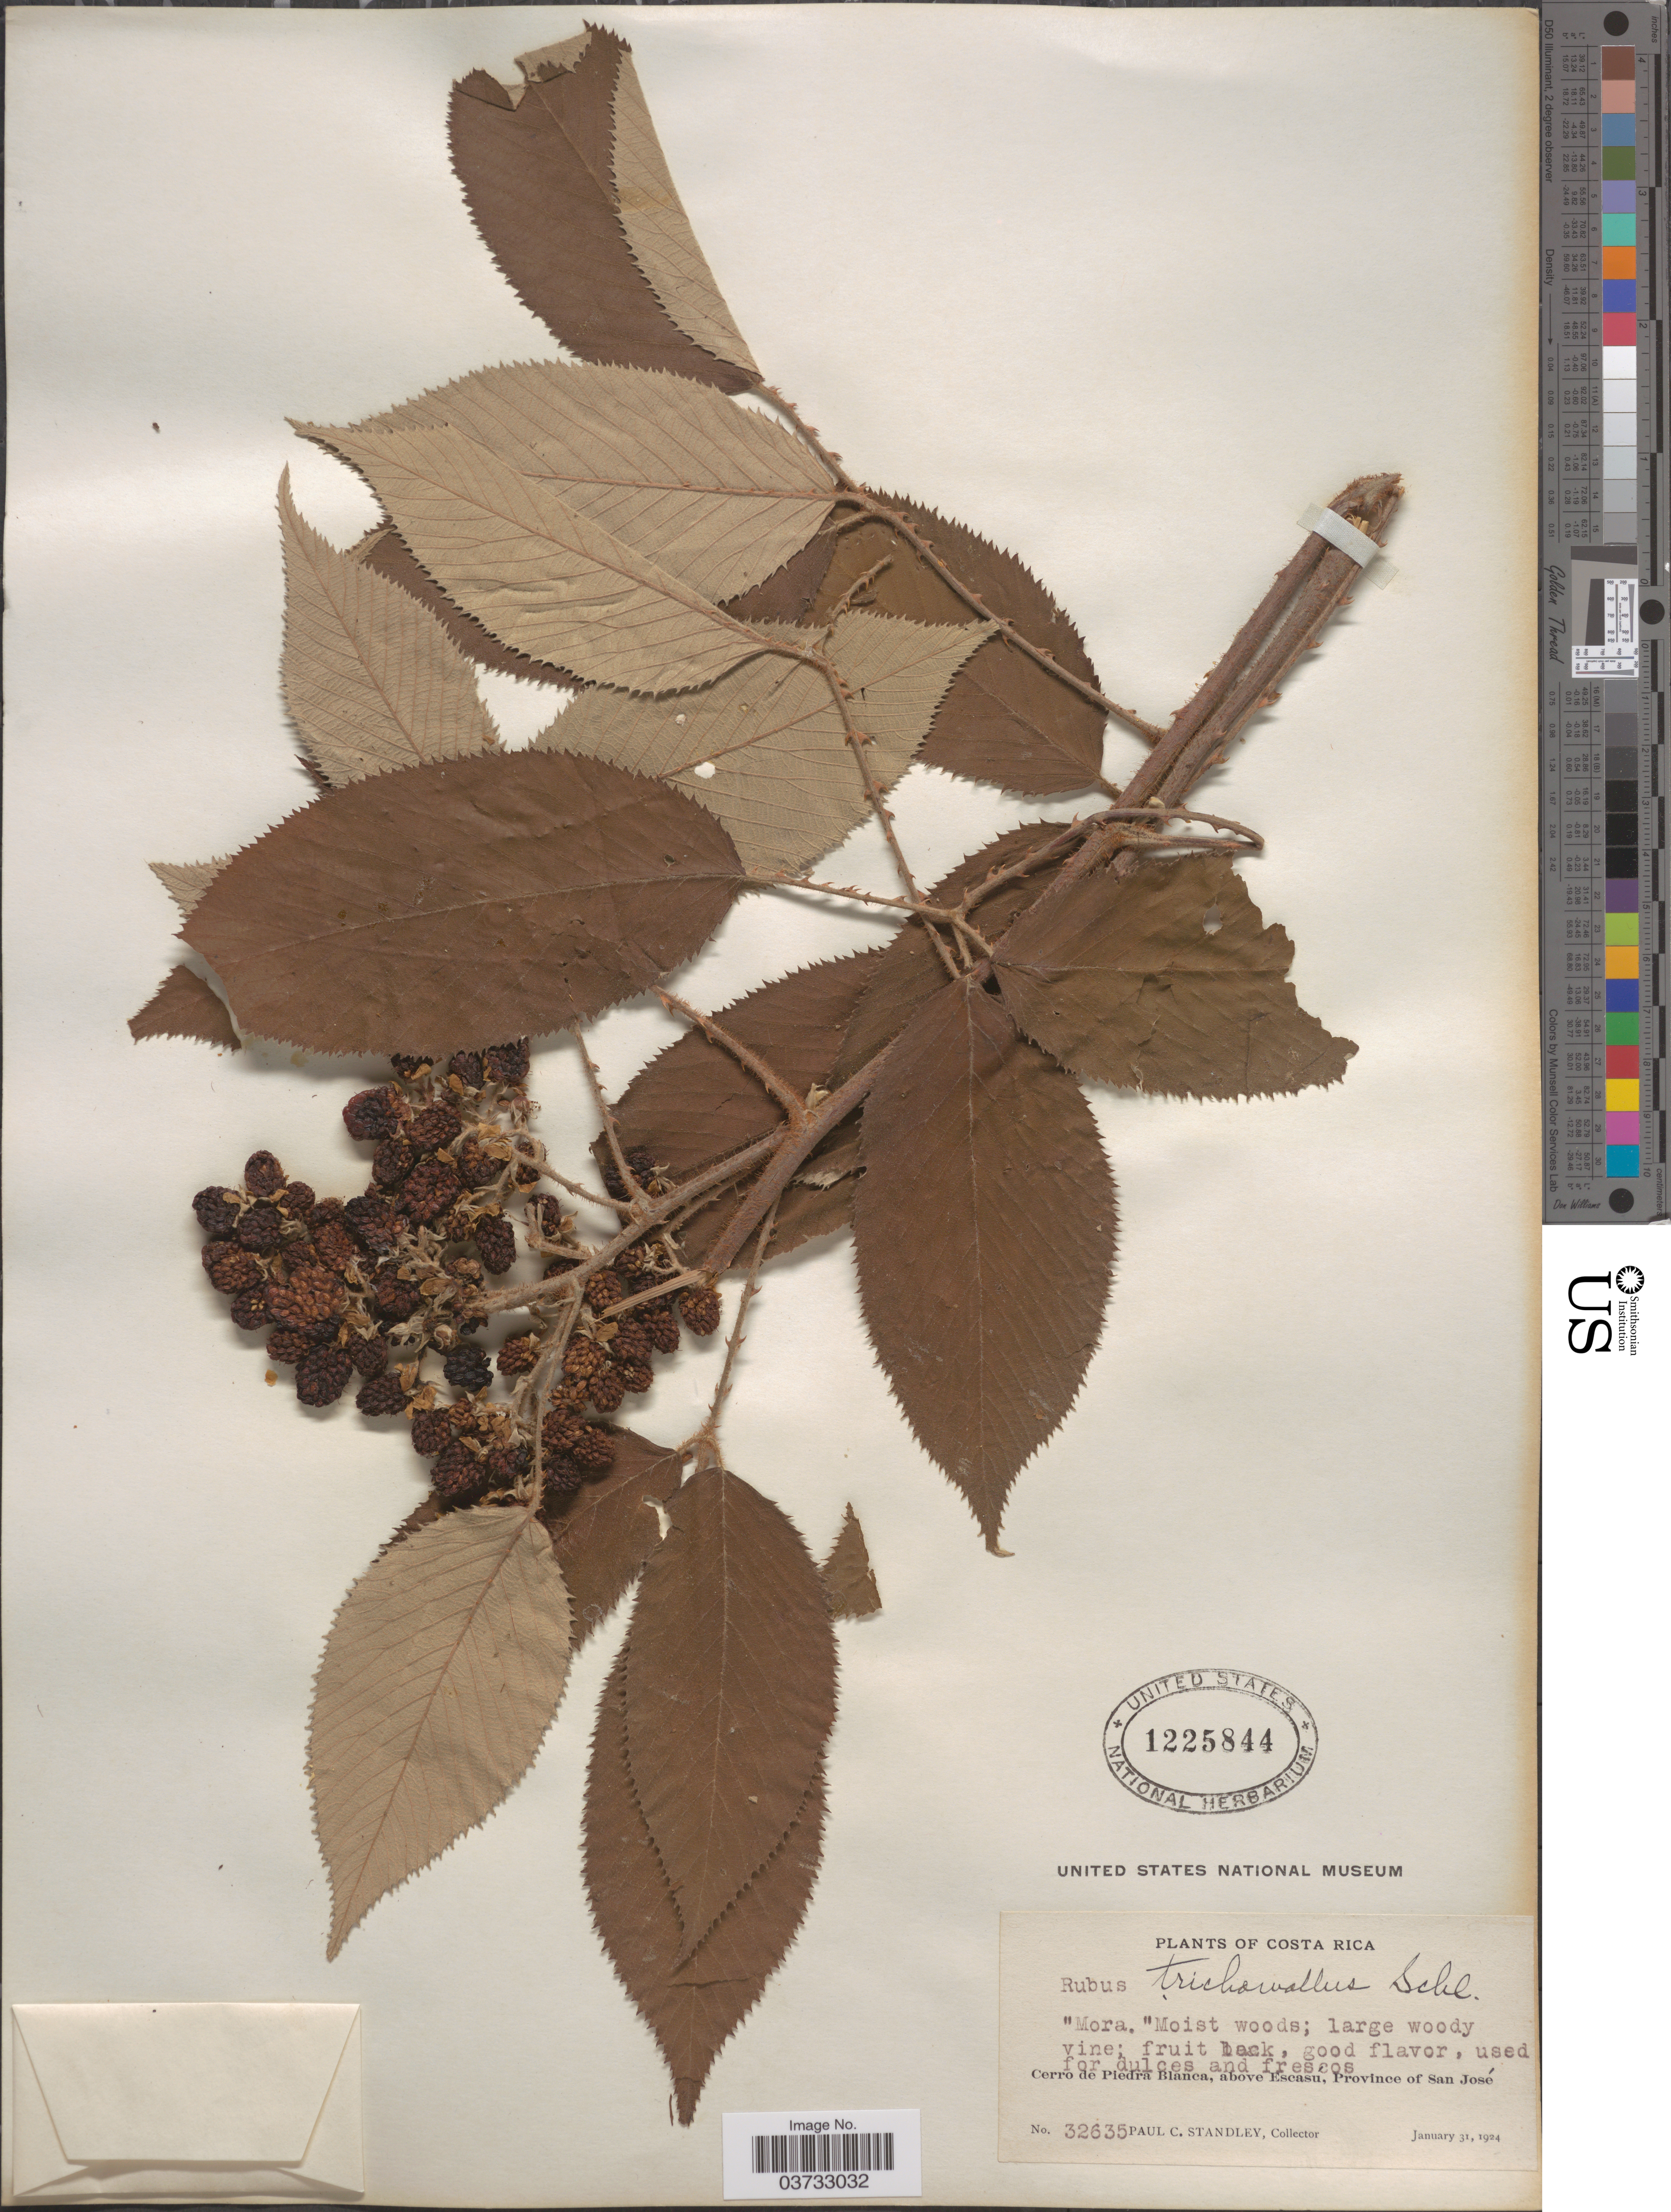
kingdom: Plantae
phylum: Tracheophyta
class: Magnoliopsida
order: Rosales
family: Rosaceae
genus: Rubus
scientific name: Rubus trichomallus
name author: Schltdl.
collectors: P. C. Standley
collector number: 32635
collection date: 1924-01-31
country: Costa Rica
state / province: San José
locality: Cerro de Piedra Blanca, above Escasú.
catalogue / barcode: US 1225844